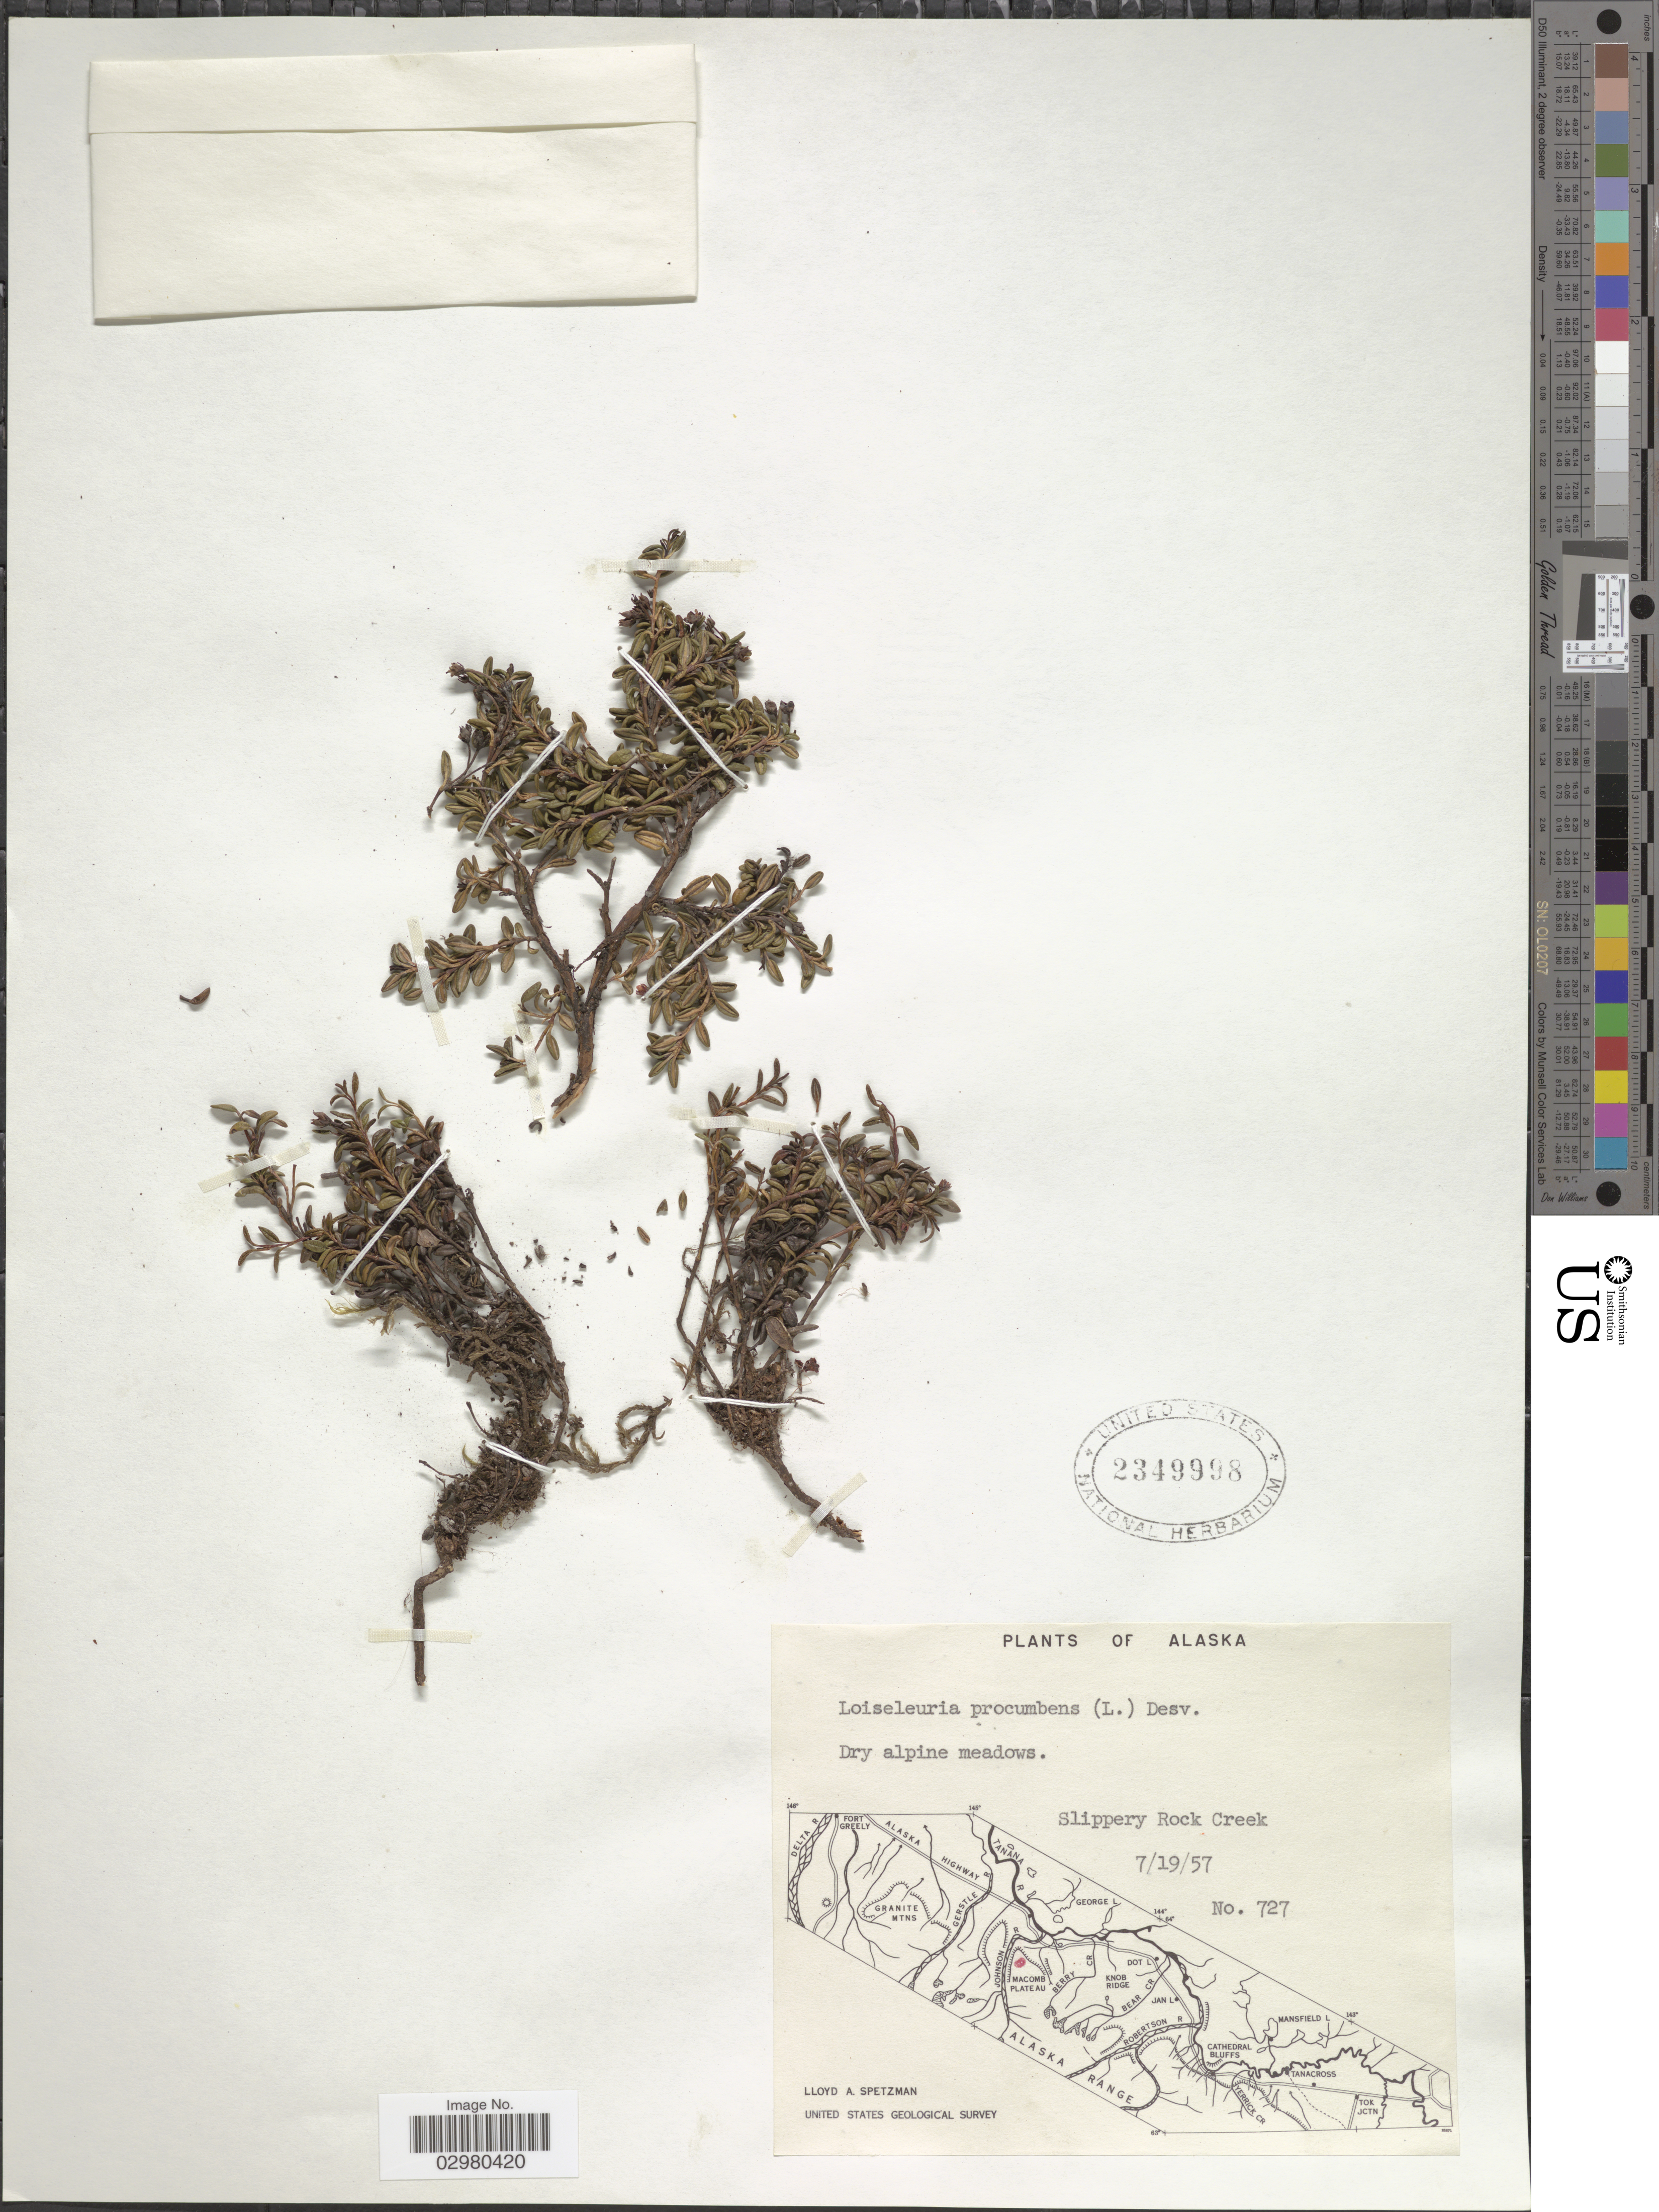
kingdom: Plantae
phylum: Tracheophyta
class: Magnoliopsida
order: Ericales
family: Ericaceae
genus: Loiseleuria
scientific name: Loiseleuria procumbens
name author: (L.) Desv.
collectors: L. Spetzman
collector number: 727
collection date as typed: Transcribed d/m/y: 19/7/57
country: United States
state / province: Alaska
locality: Slippery Rock Creek.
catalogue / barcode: US 2349998